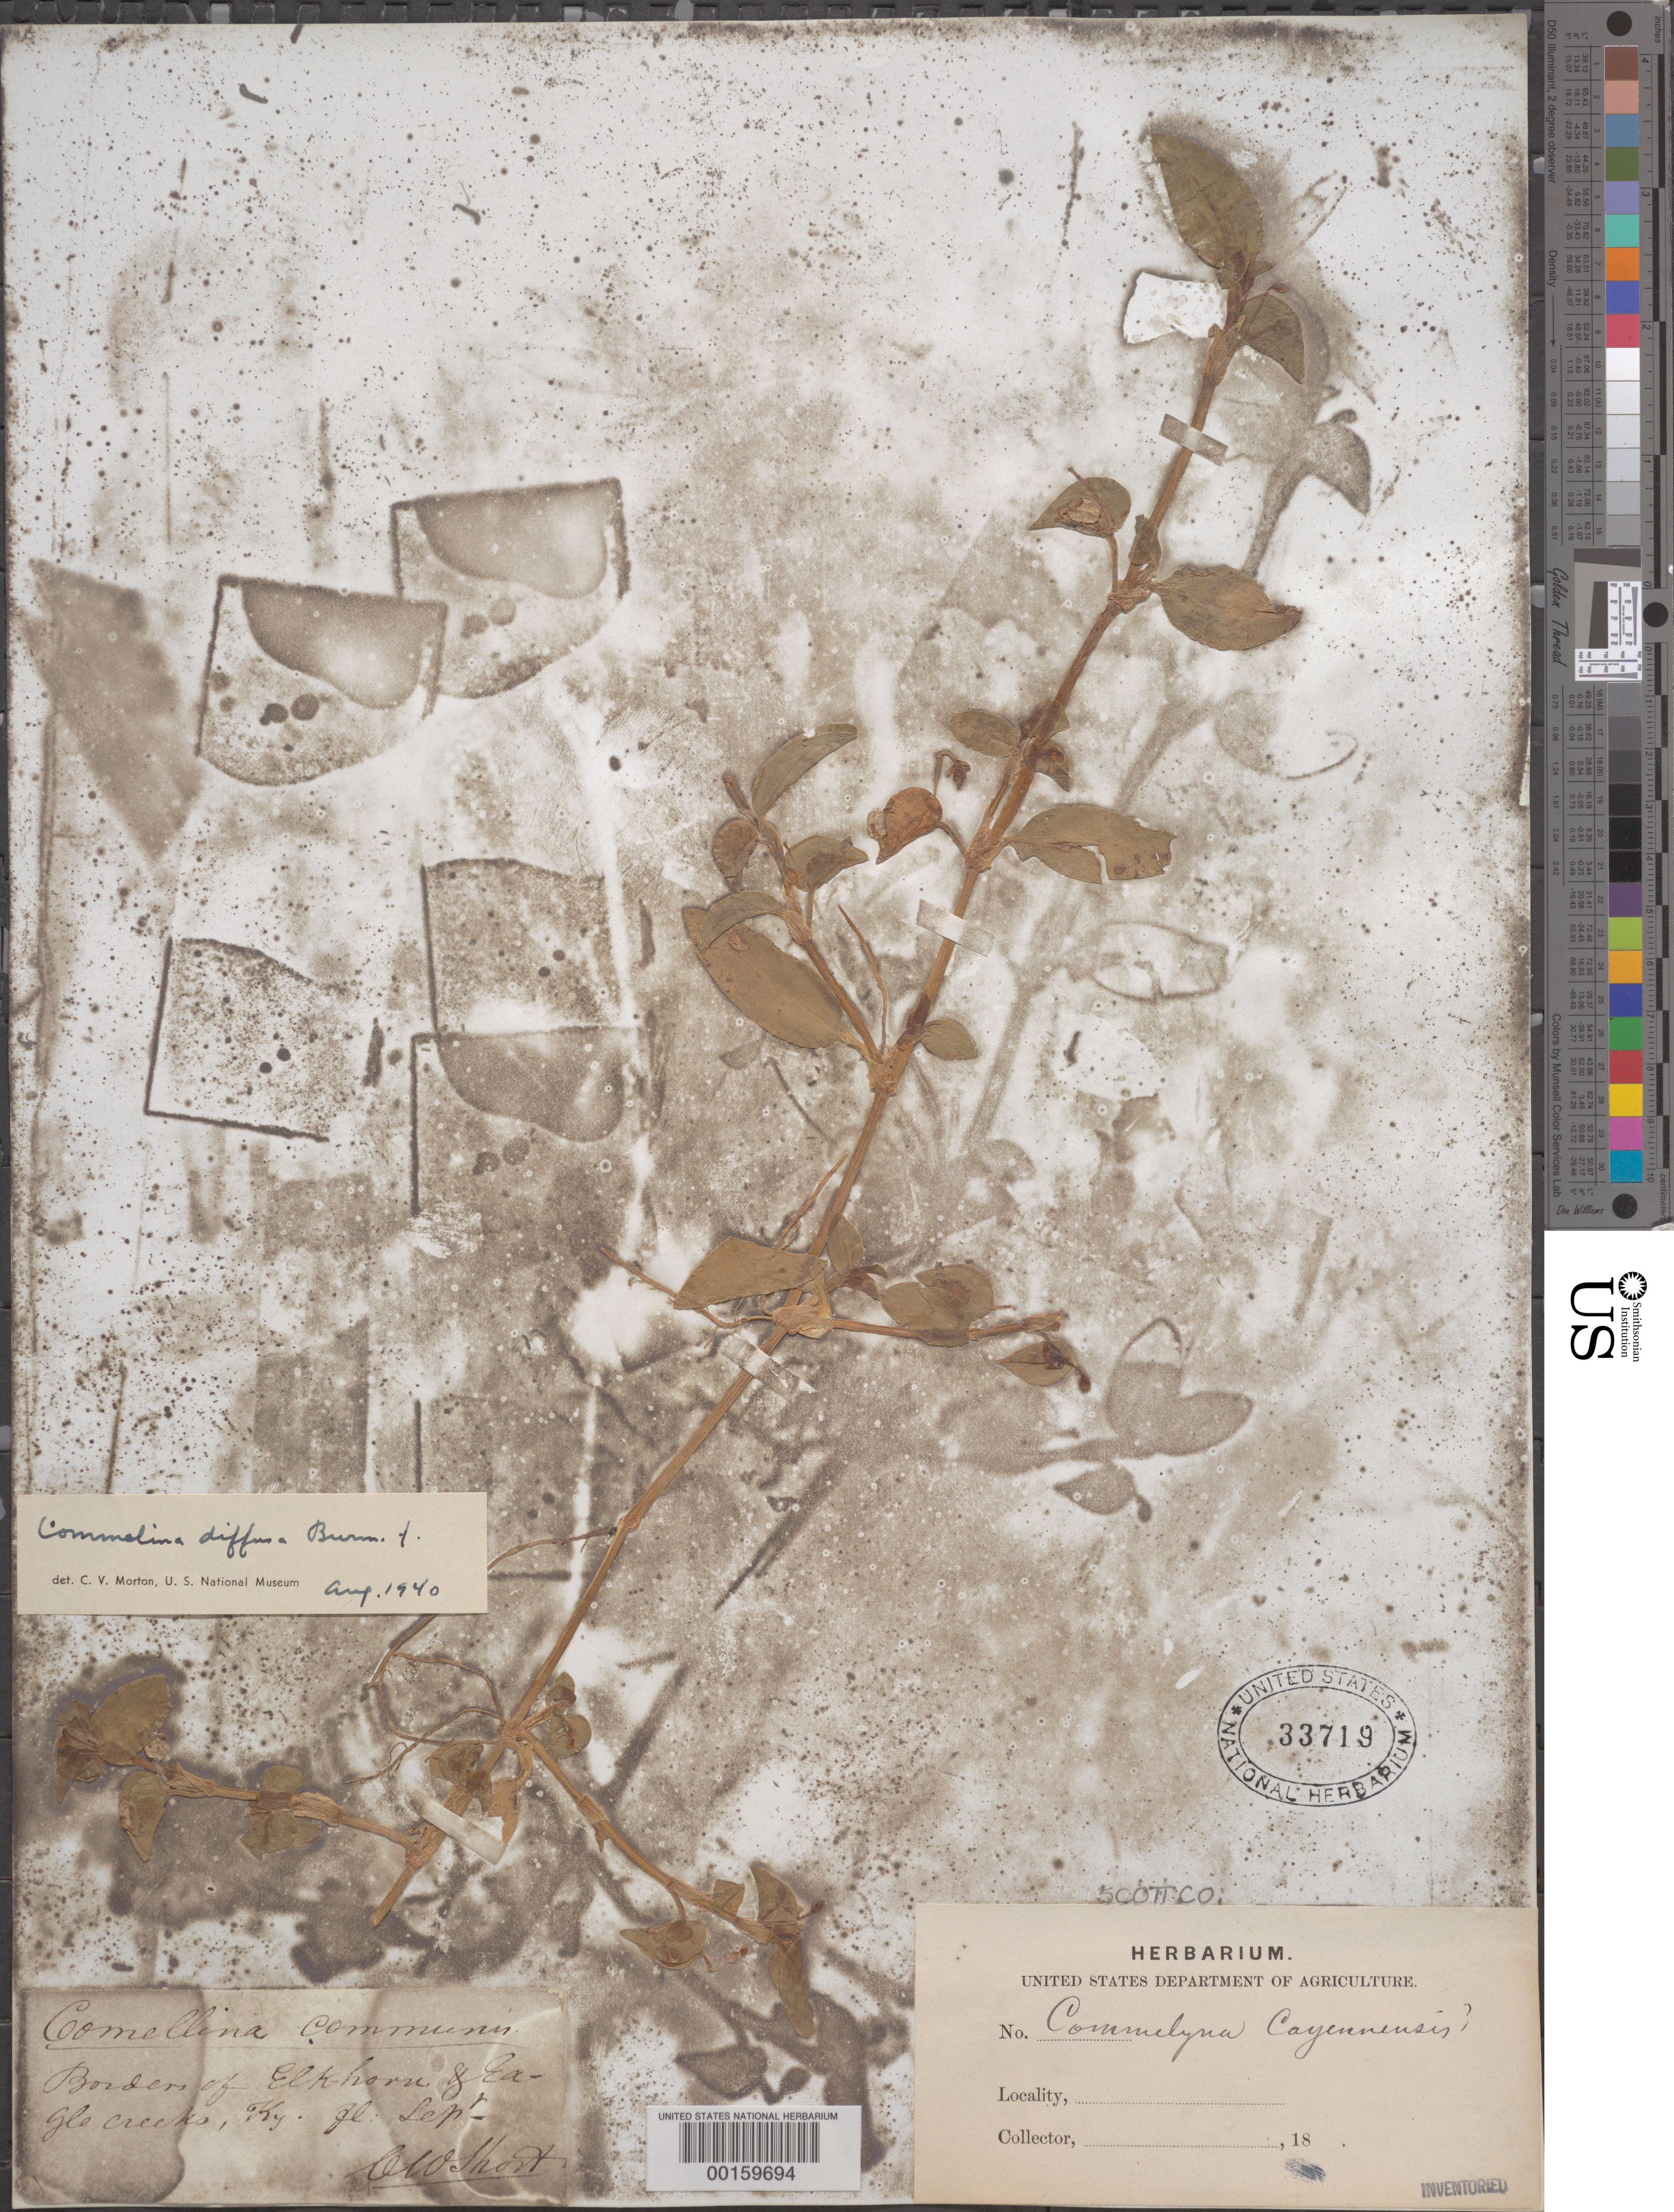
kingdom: Plantae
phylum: Tracheophyta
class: Liliopsida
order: Commelinales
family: Commelinaceae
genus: Commelina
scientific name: Commelina diffusa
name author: Burm. f.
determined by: Morton, C. V.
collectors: C. W. Short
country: United States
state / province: Kentucky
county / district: Scott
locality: Elk-horn and eagle creeks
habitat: Borders of creeks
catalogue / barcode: US 33719